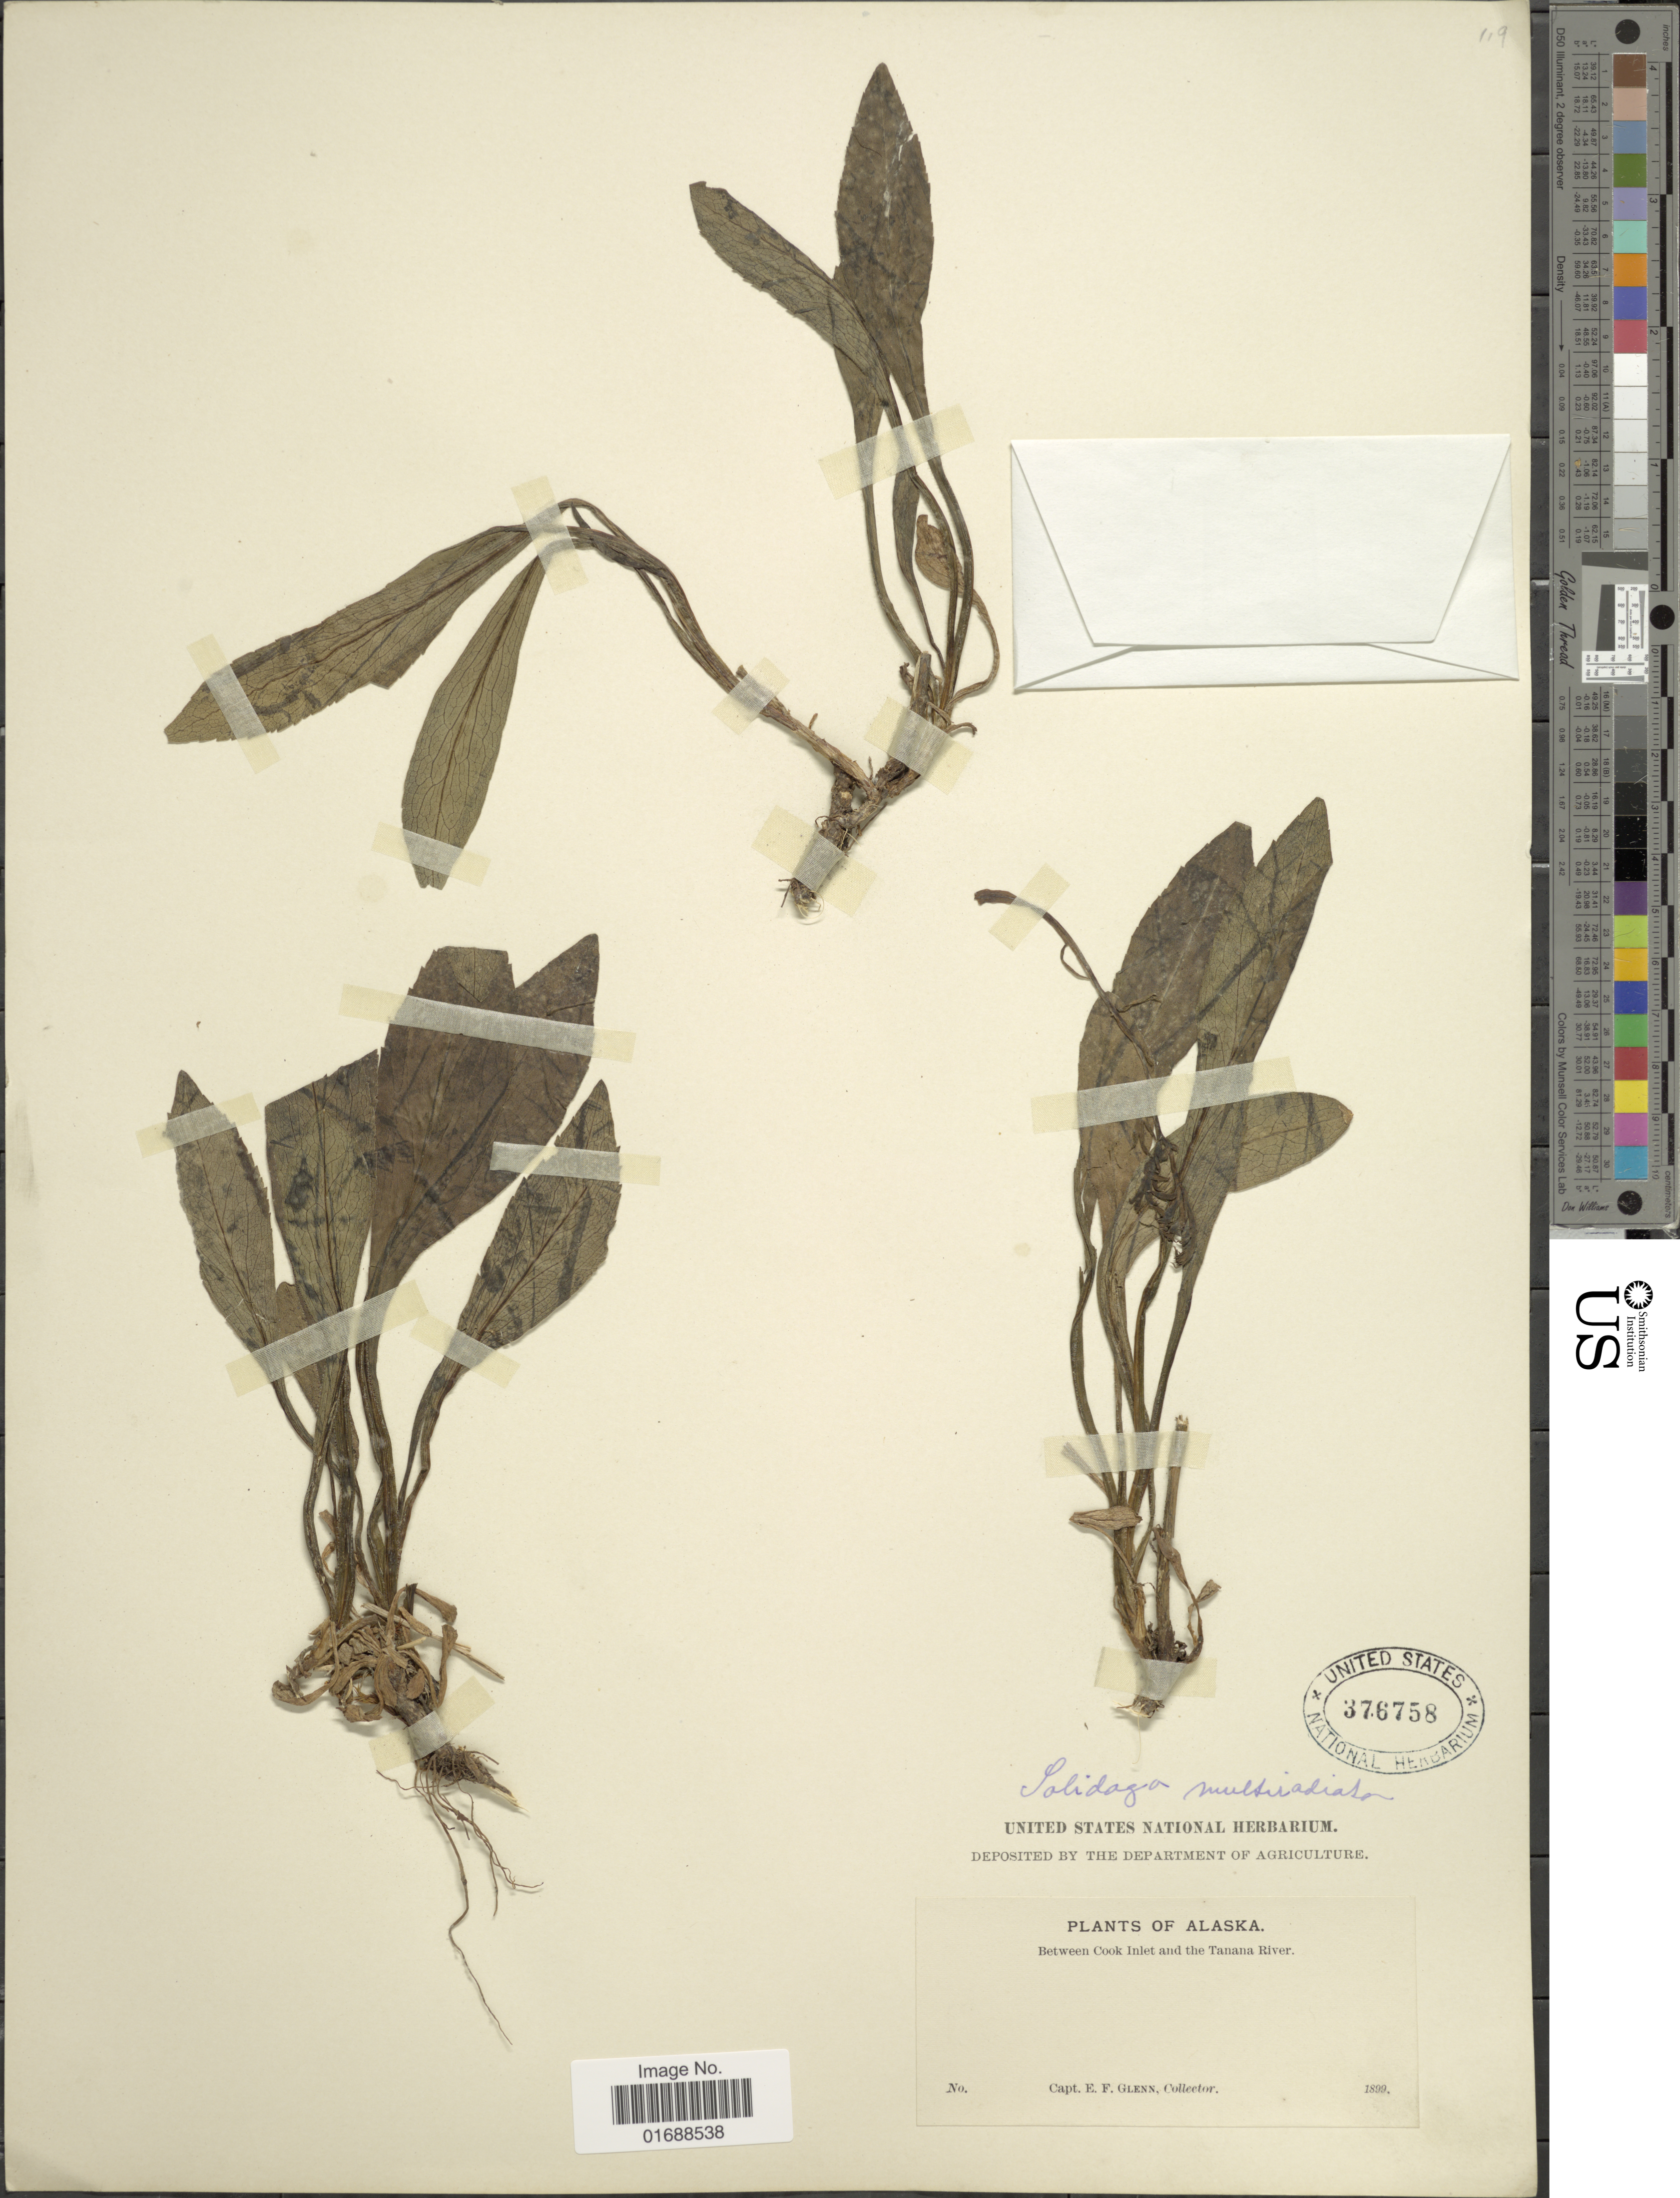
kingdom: Plantae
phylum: Tracheophyta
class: Magnoliopsida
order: Asterales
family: Asteraceae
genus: Solidago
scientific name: Solidago multiradiata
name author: Aiton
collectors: E. Glenn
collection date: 1899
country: United States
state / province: Alaska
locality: Between Cook Inlet and the Tanana River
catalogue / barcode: US 376758